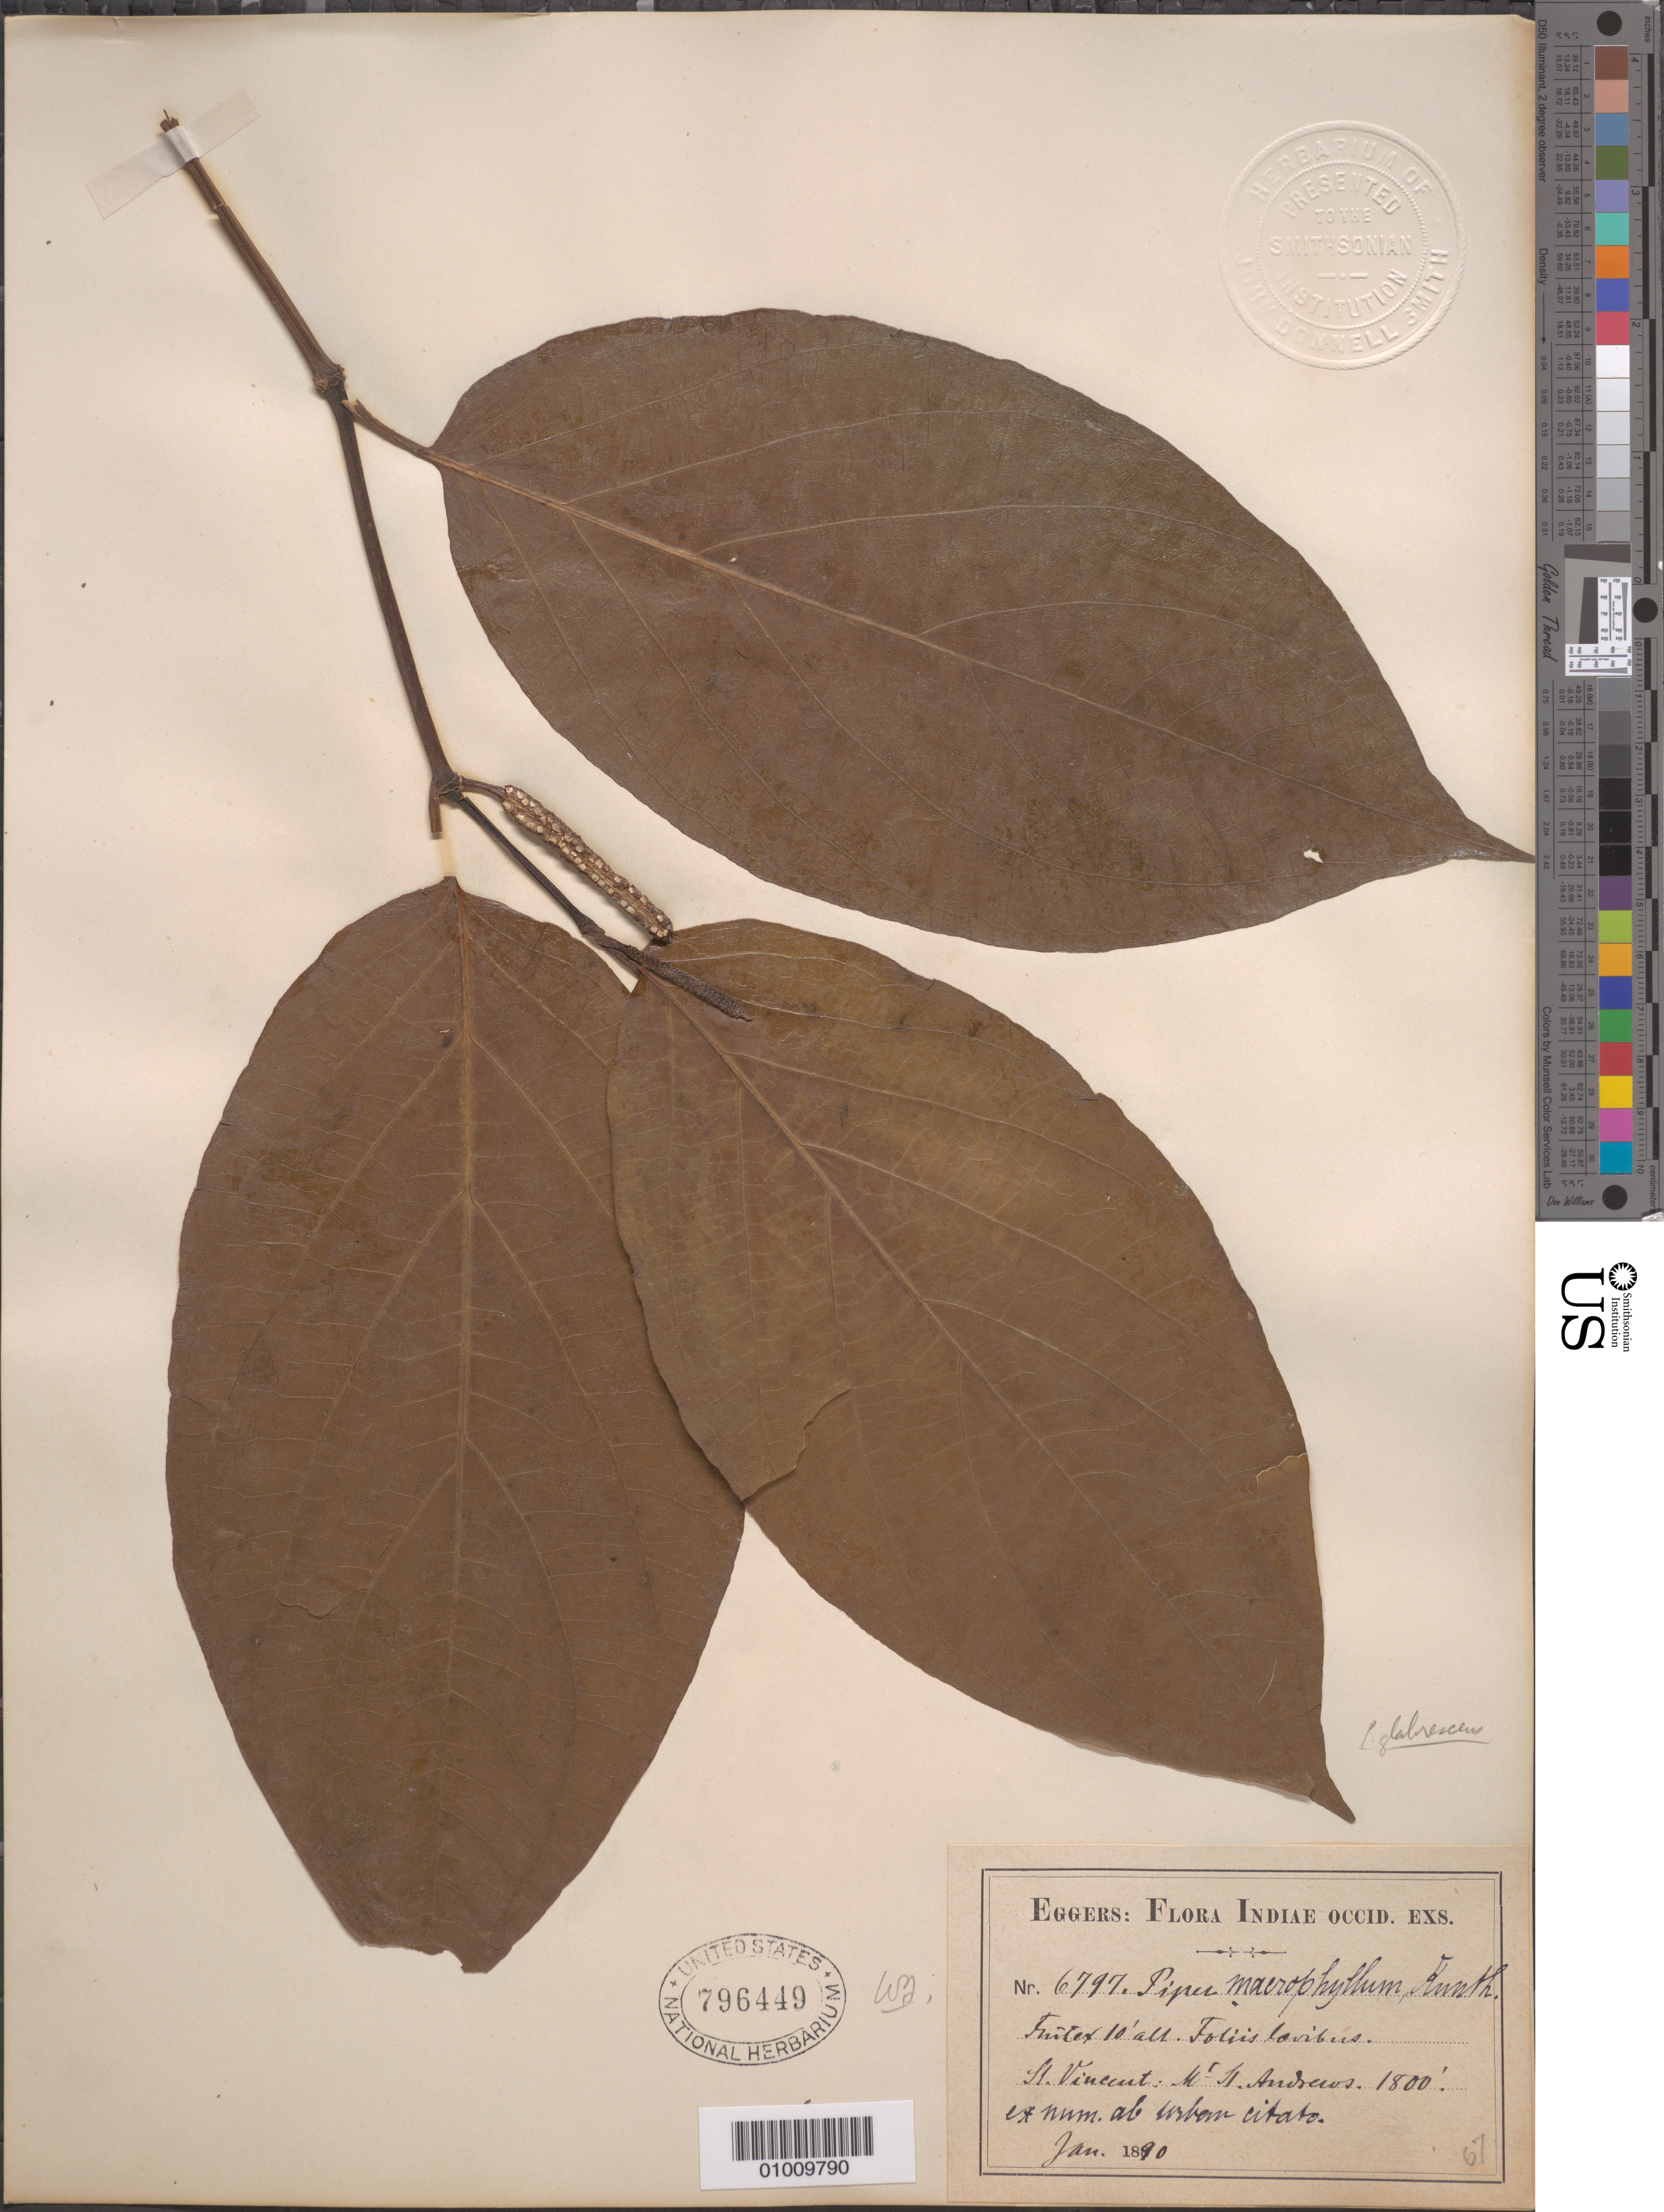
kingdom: Plantae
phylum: Tracheophyta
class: Magnoliopsida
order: Piperales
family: Piperaceae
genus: Piper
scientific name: Piper geniculatum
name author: Sw.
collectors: H. F. A. von Eggers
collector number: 6797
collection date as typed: Jan 1890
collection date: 1890-01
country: St. Vincent - Grenadines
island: St. Vincent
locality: Mt. St. Andrew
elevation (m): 549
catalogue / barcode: US 796449